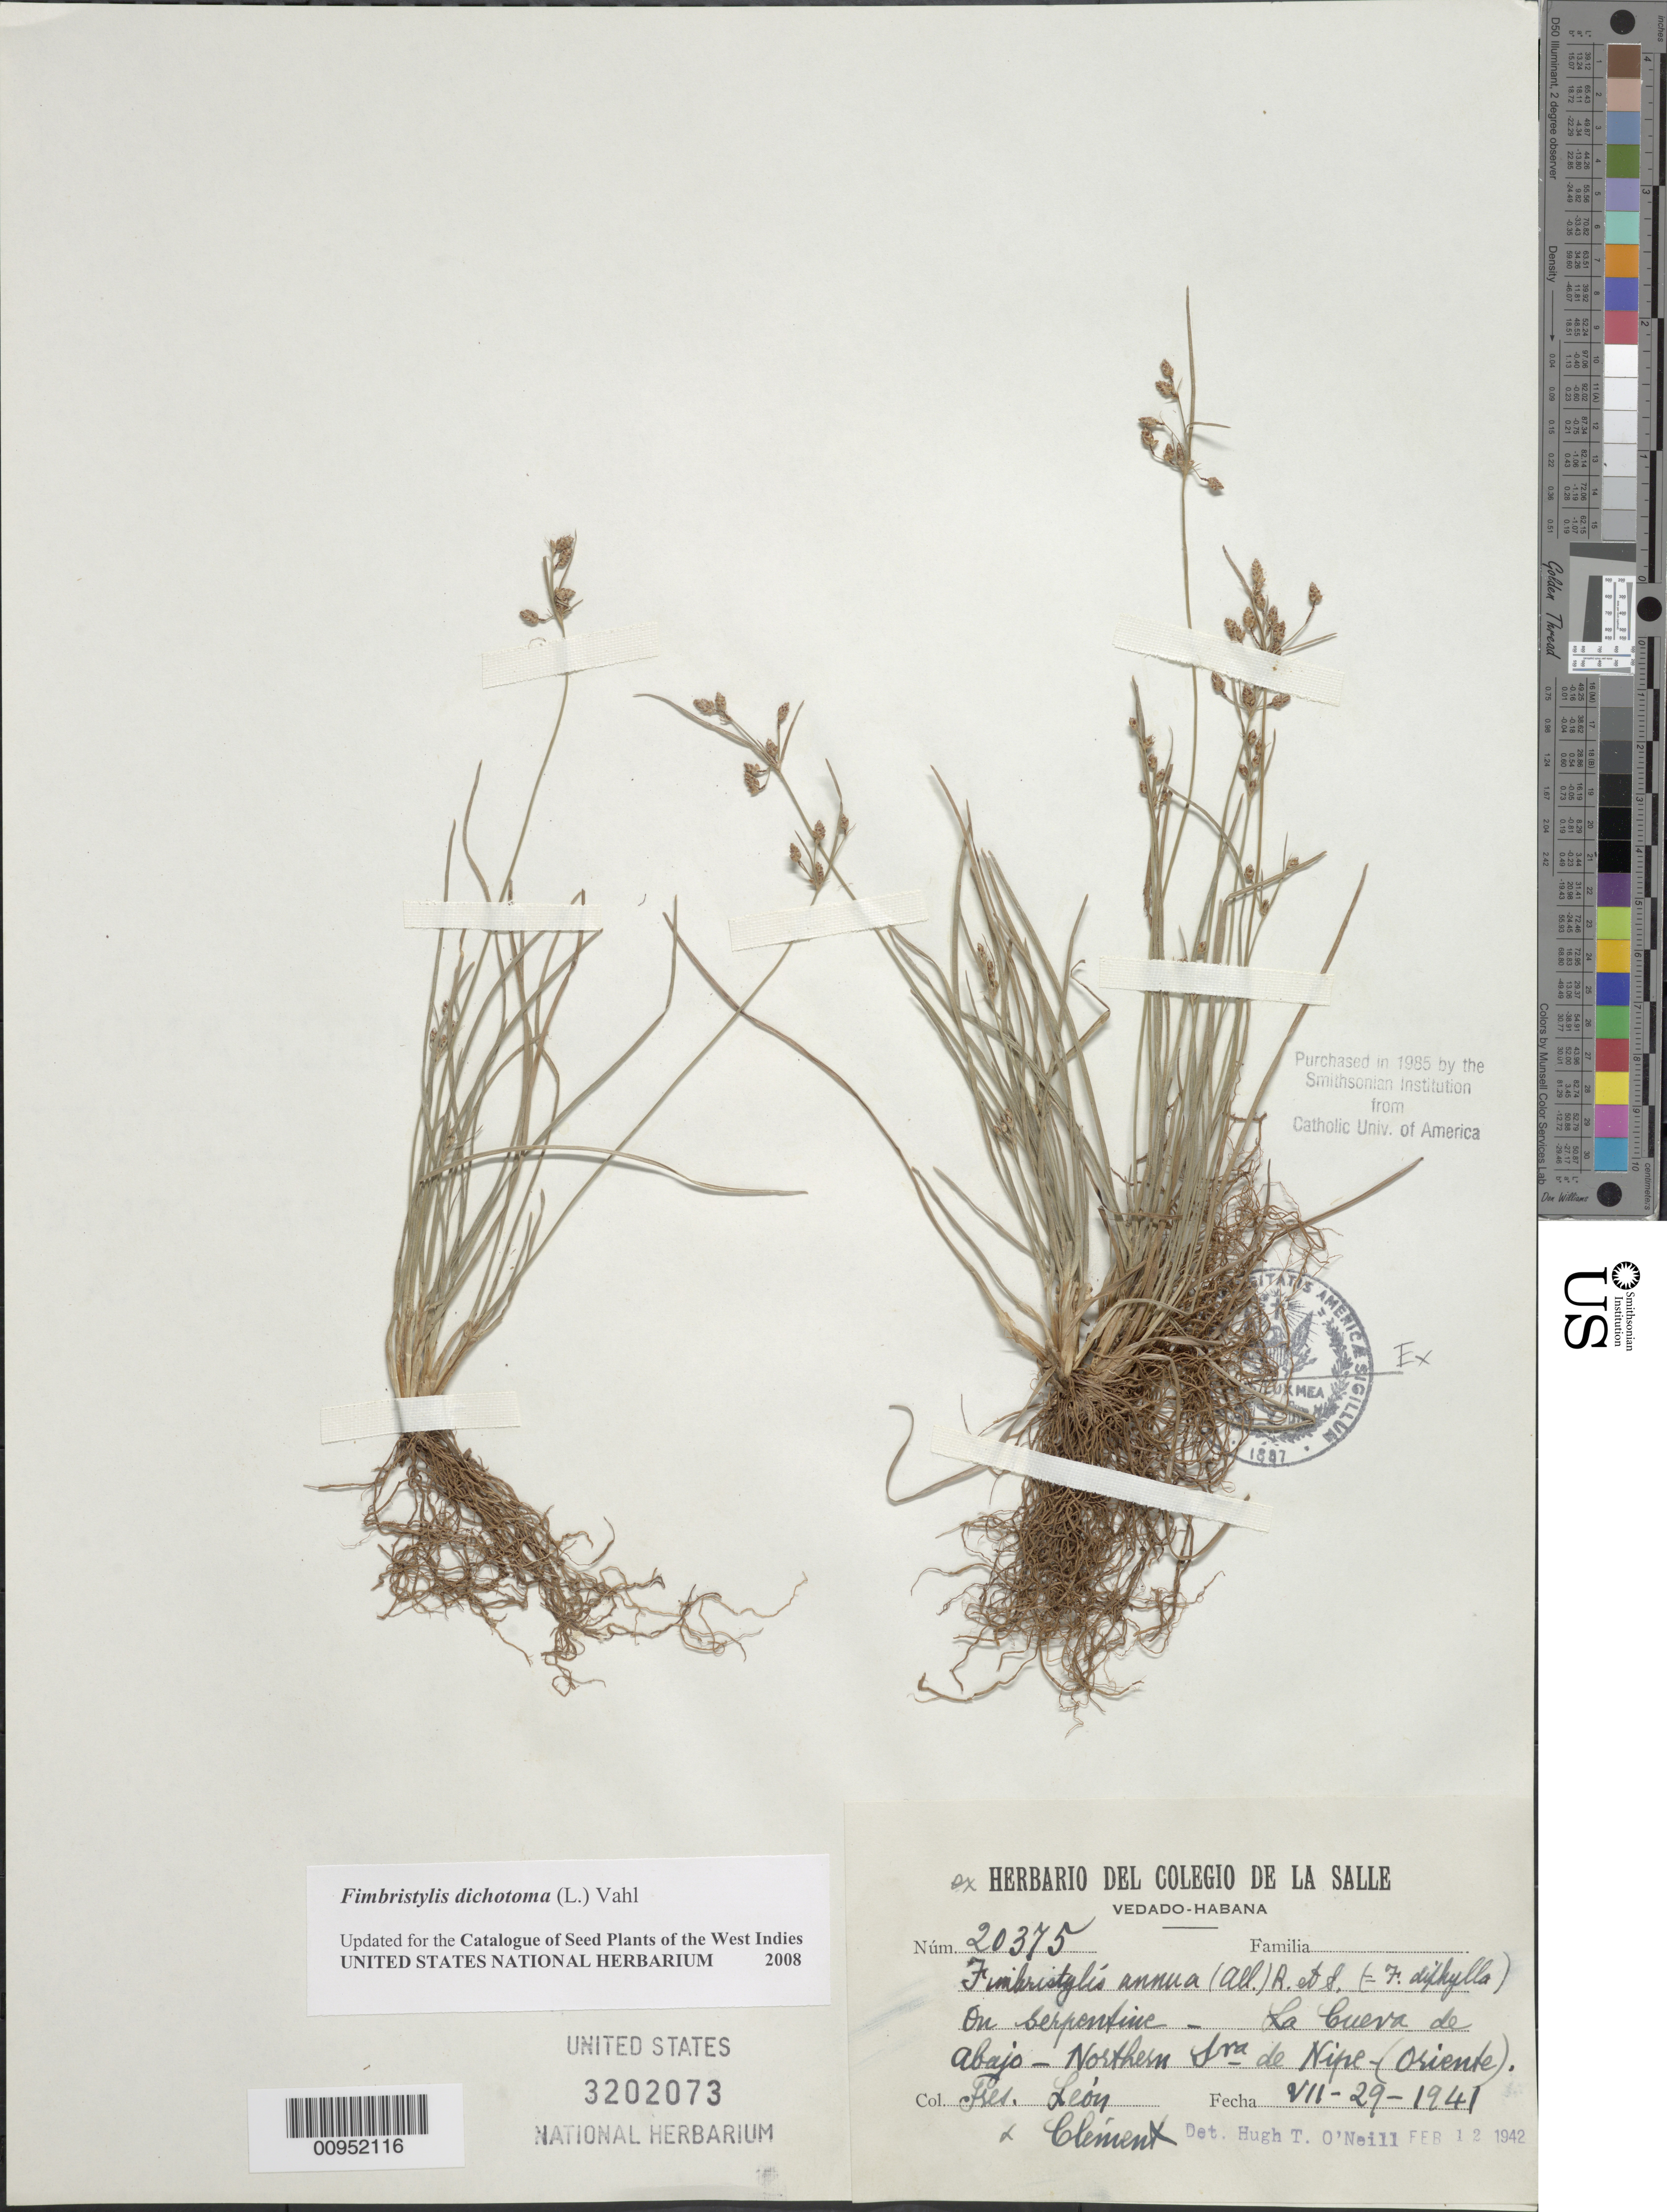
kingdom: Plantae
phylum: Tracheophyta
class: Liliopsida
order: Poales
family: Cyperaceae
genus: Fimbristylis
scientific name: Fimbristylis dichotoma subsp. dichotoma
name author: (L.) Vahl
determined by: Strong, M. T., (US), Smithsonian Institution - National Museum of Natural History (UNITED STATES)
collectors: Bro. León & Bro. Clemente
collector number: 20375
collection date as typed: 29 Jul 1941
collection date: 1941-07-29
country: Cuba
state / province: Holguín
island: Cuba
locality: La Cueva de Abajo, Northern Sierra de Nipe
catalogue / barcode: US 3202073